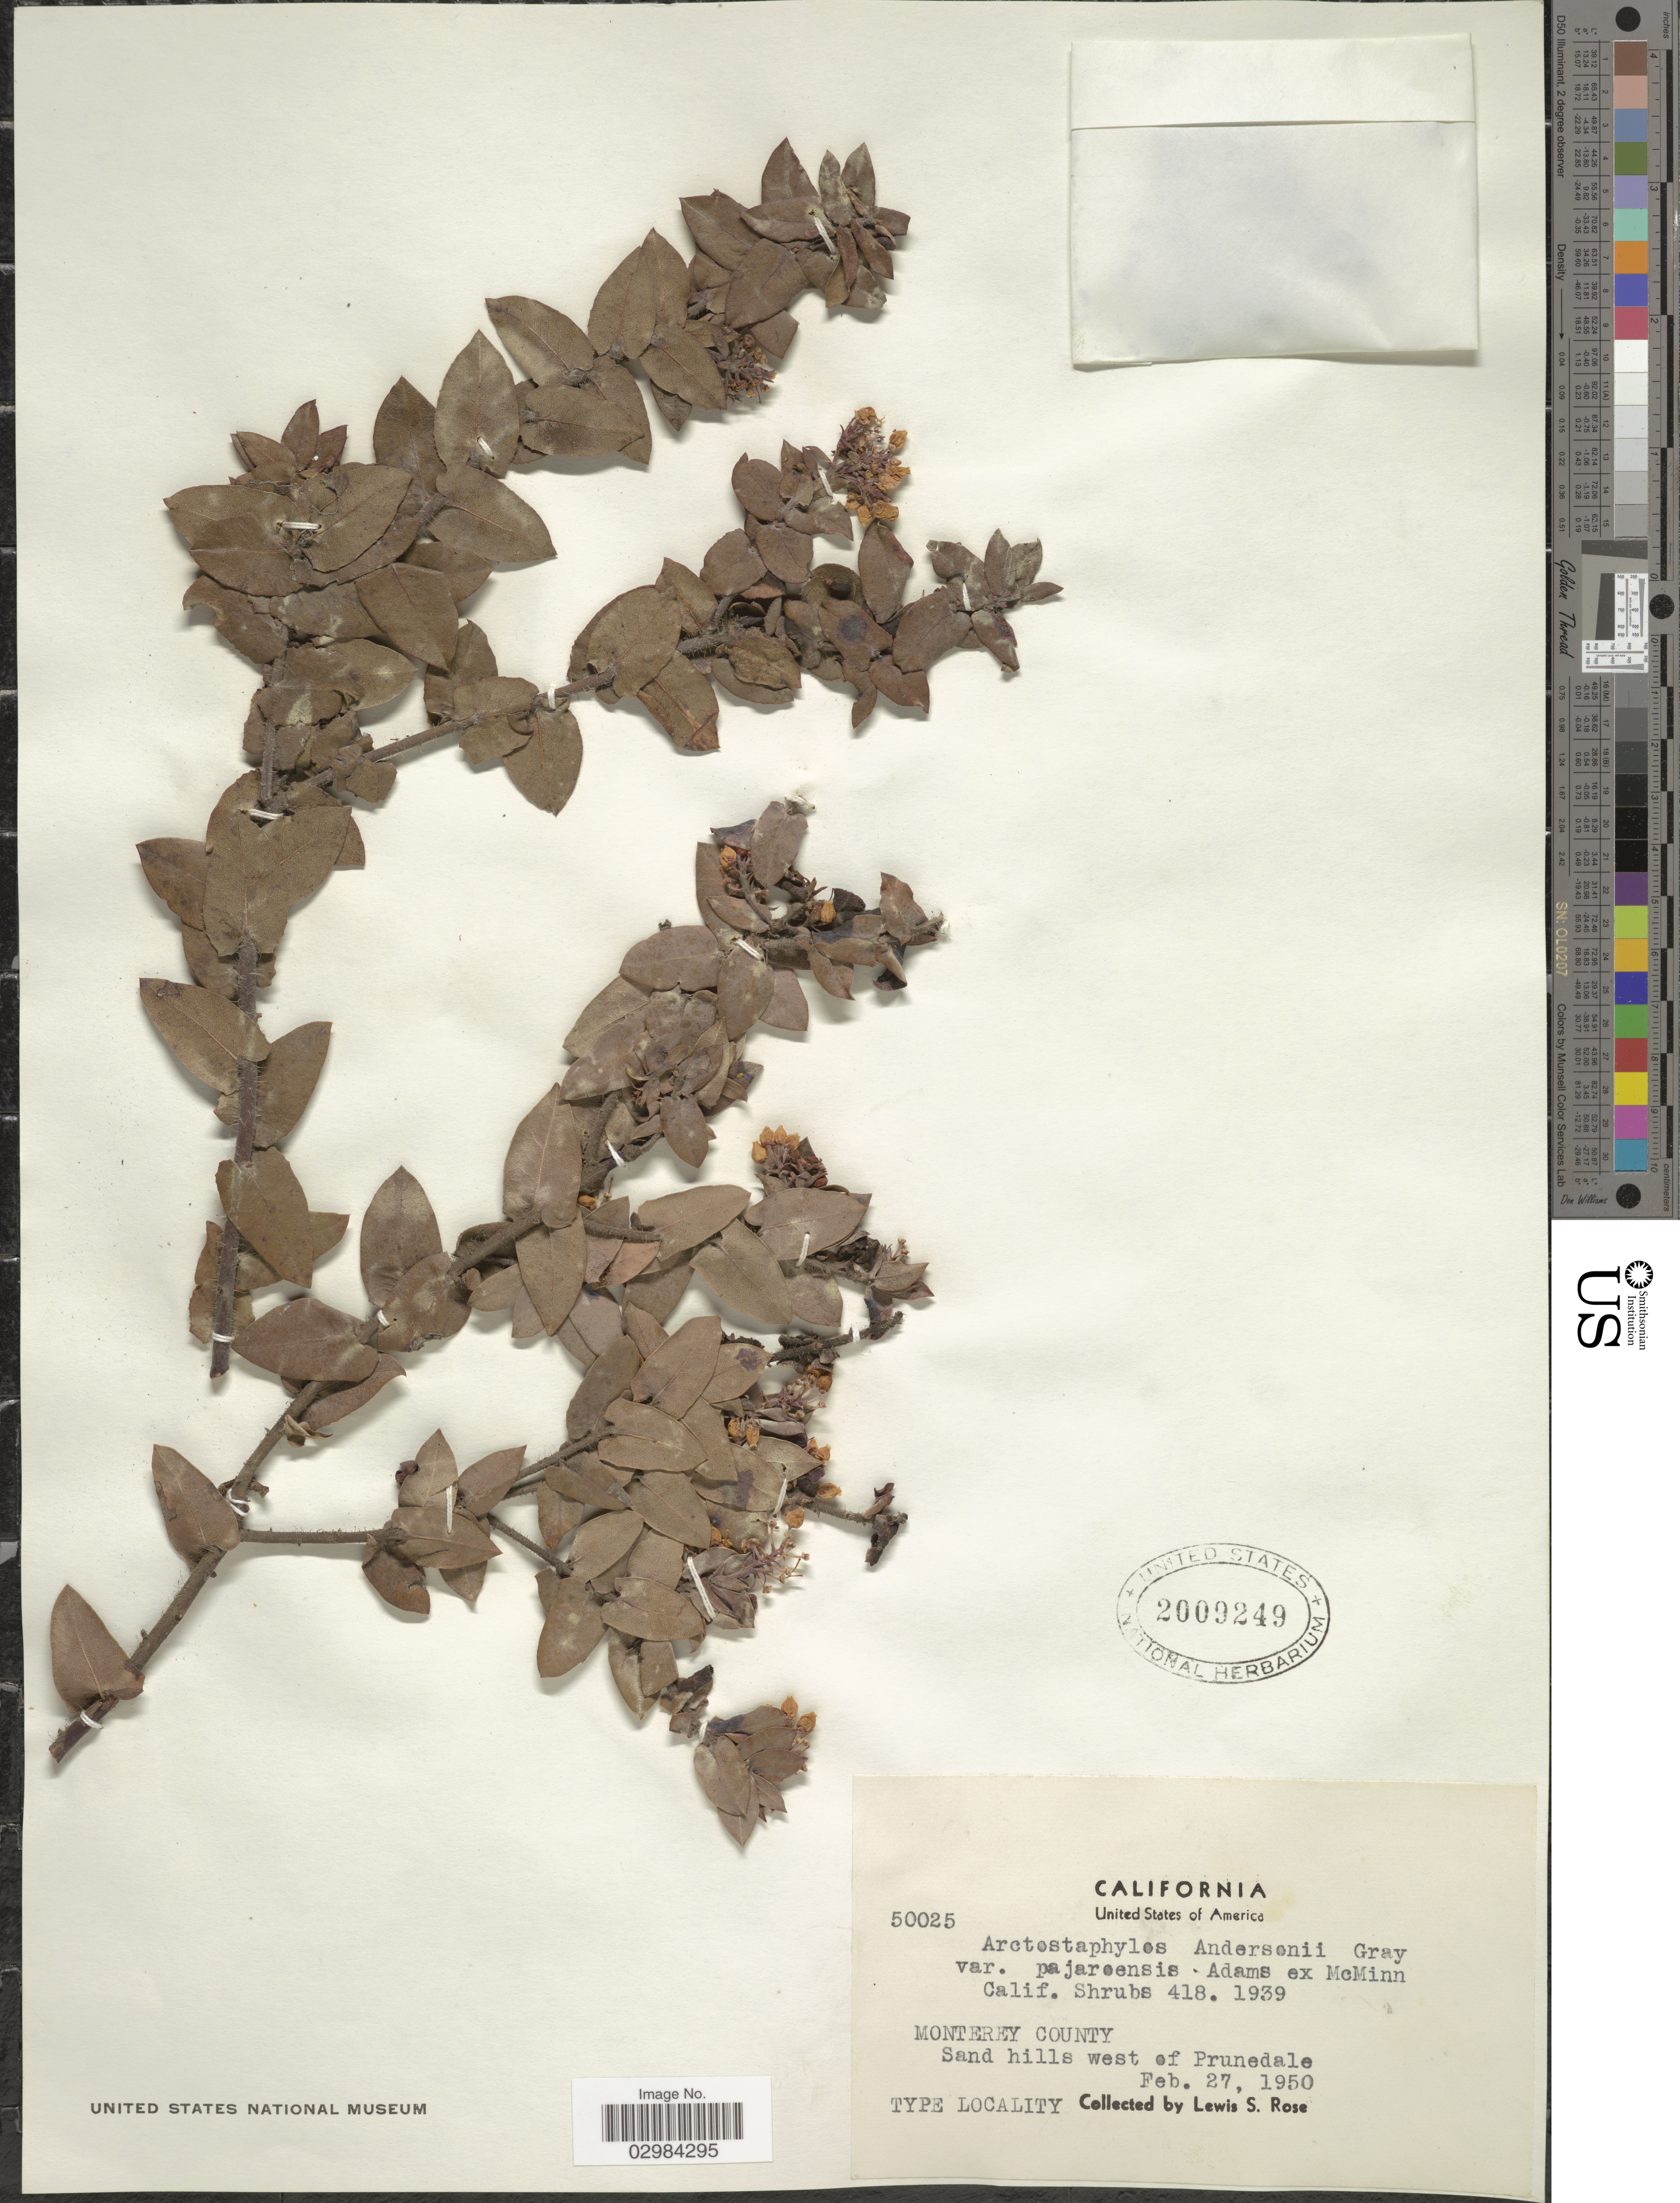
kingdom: Plantae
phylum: Tracheophyta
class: Magnoliopsida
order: Ericales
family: Ericaceae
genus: Arctostaphylos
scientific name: Arctostaphylos pajaroensis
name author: J.E. Adams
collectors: L. S. Rose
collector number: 50025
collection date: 1950-02-27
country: United States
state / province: California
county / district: Monterey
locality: Monterey County, Sand hills west of Prunedale.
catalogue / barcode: US 2009249